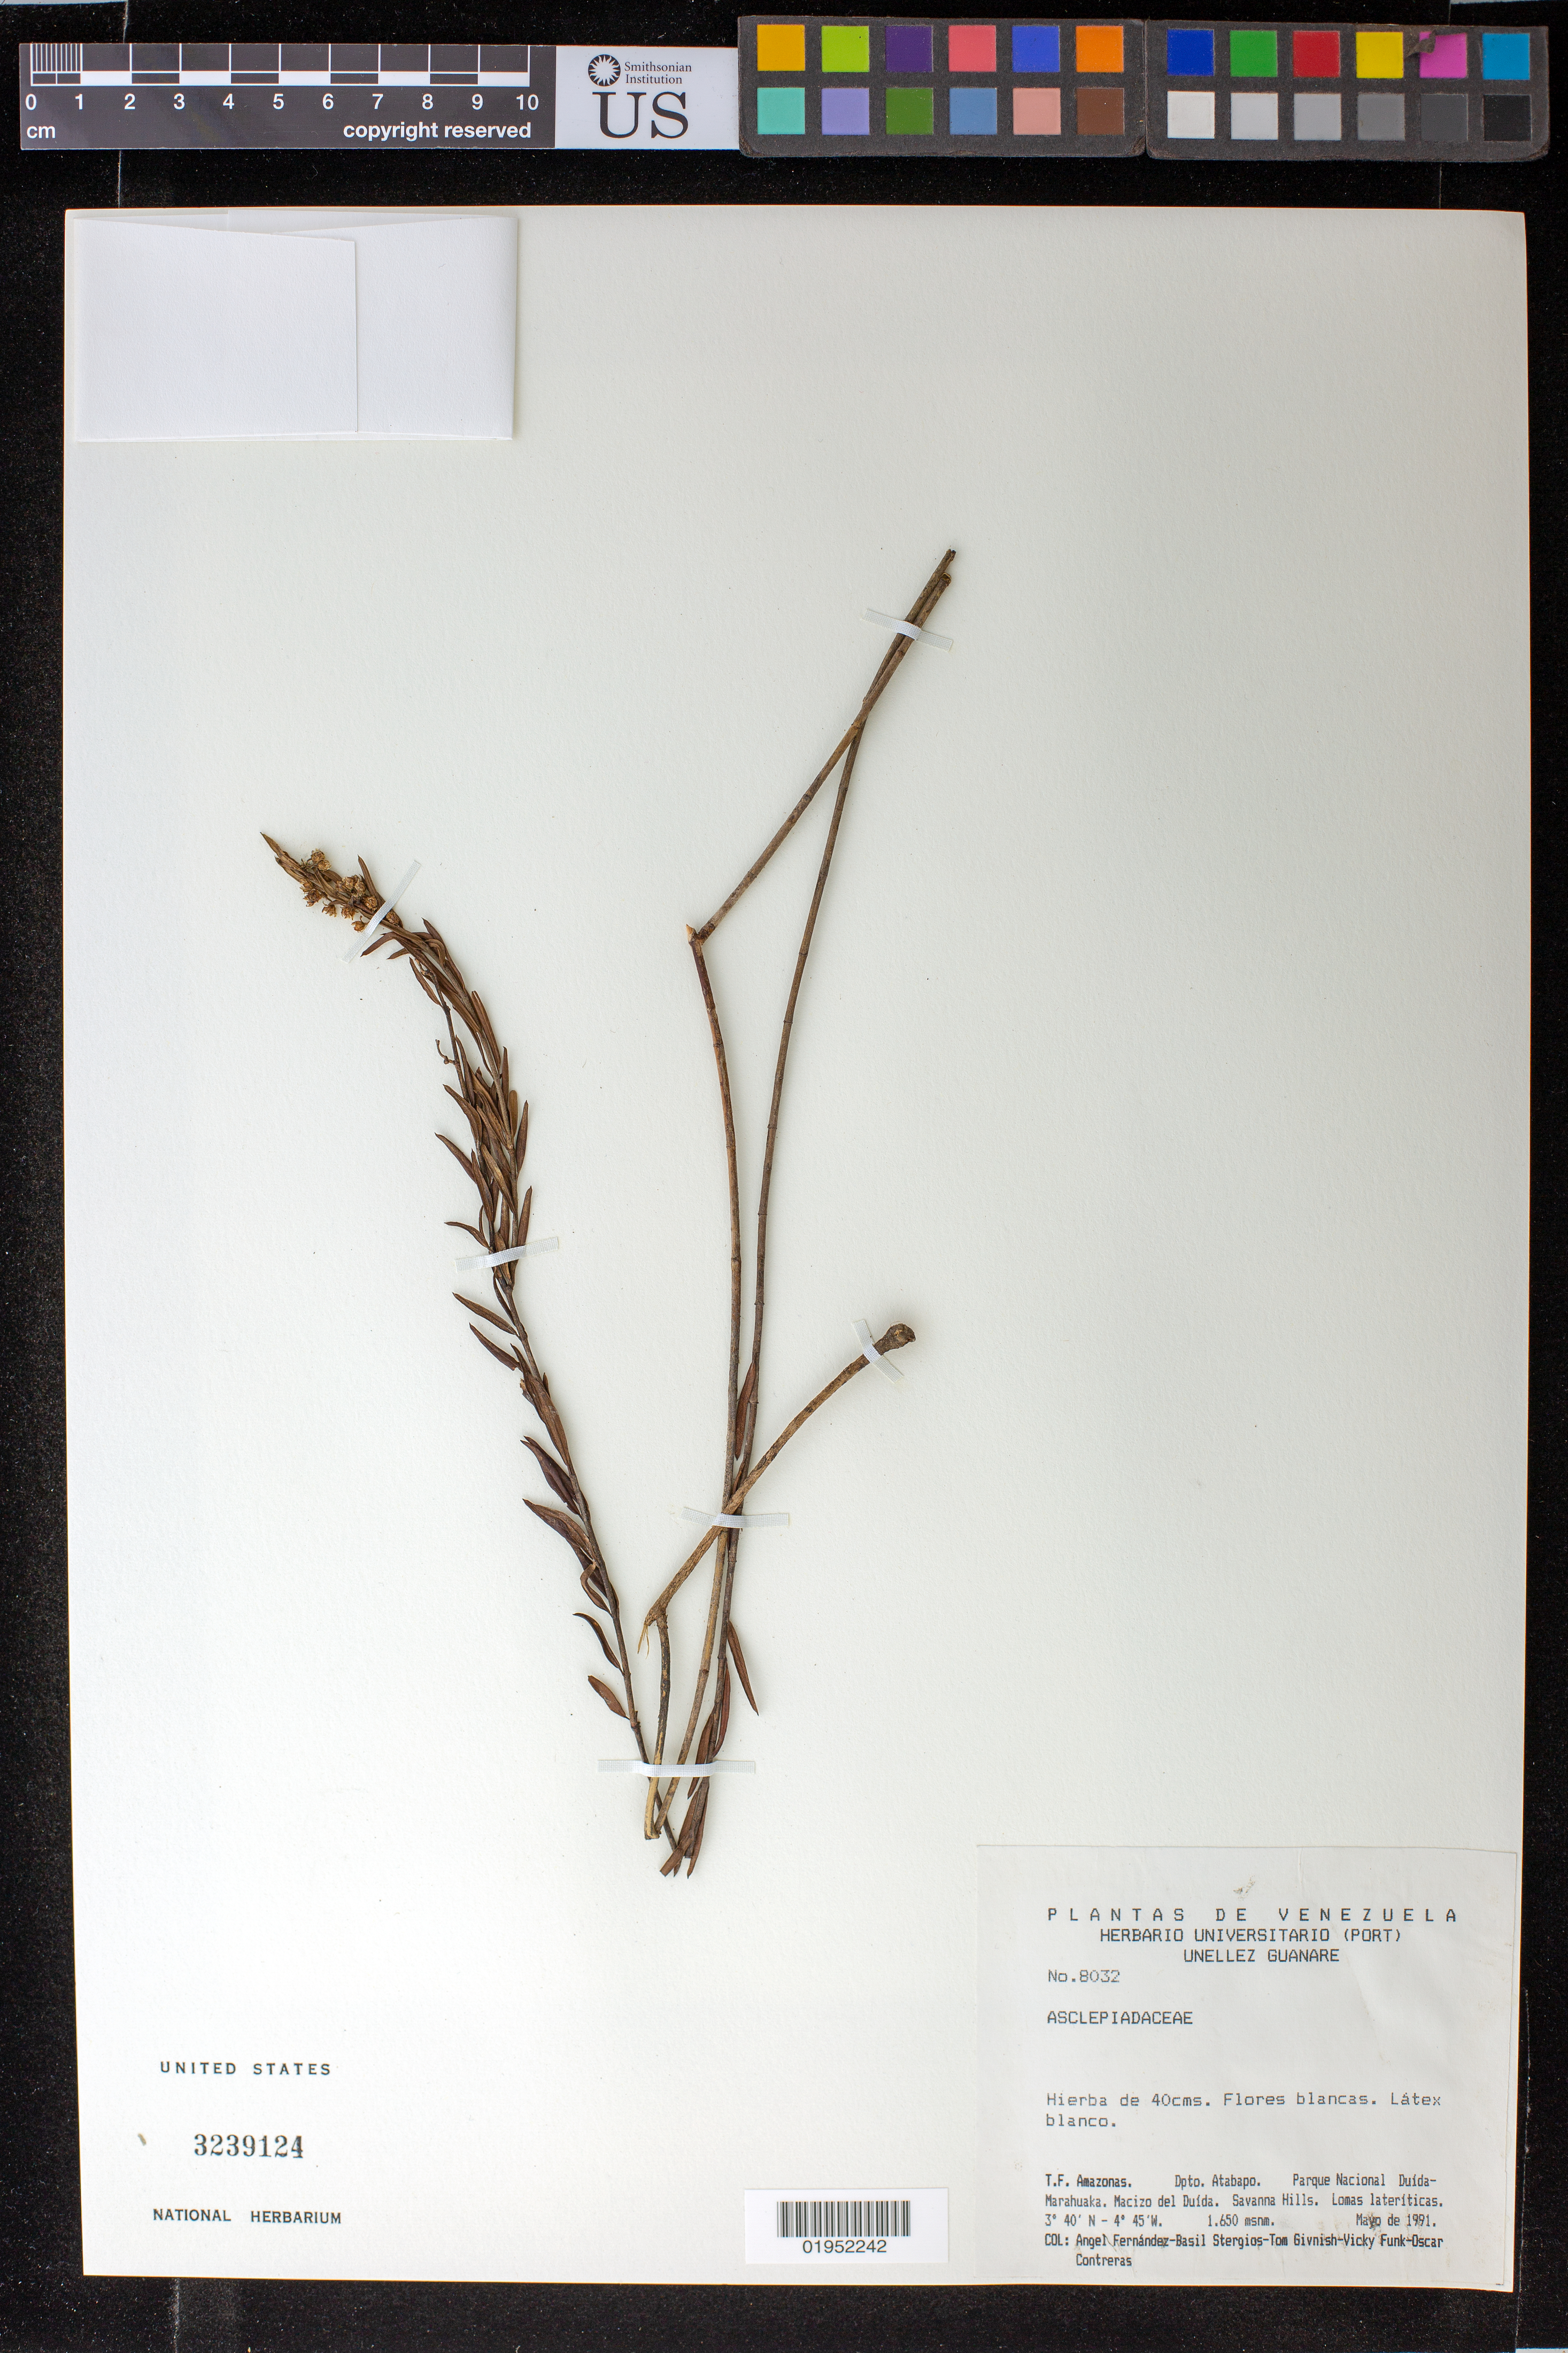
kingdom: Plantae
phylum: Tracheophyta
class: Magnoliopsida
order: Gentianales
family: Apocynaceae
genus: Cynanchum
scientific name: Cynanchum mirifolium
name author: (Gleason & Moldenke) R.W. Holm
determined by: Strong, Mark T., (BOT), Smithsonian Institution - National Museum of Natural History (UNITED STATES)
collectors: A. Fernández, B. G. Stergios, T. J. Givnish, V. Funk & O. Contreras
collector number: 8032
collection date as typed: Apr 1991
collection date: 1991-04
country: Venezuela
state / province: Amazonas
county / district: Atabapo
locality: Parque National Duida-Marahuaka, Macizo del Duida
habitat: Lomas lateriticas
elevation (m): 1650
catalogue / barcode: US 3239124